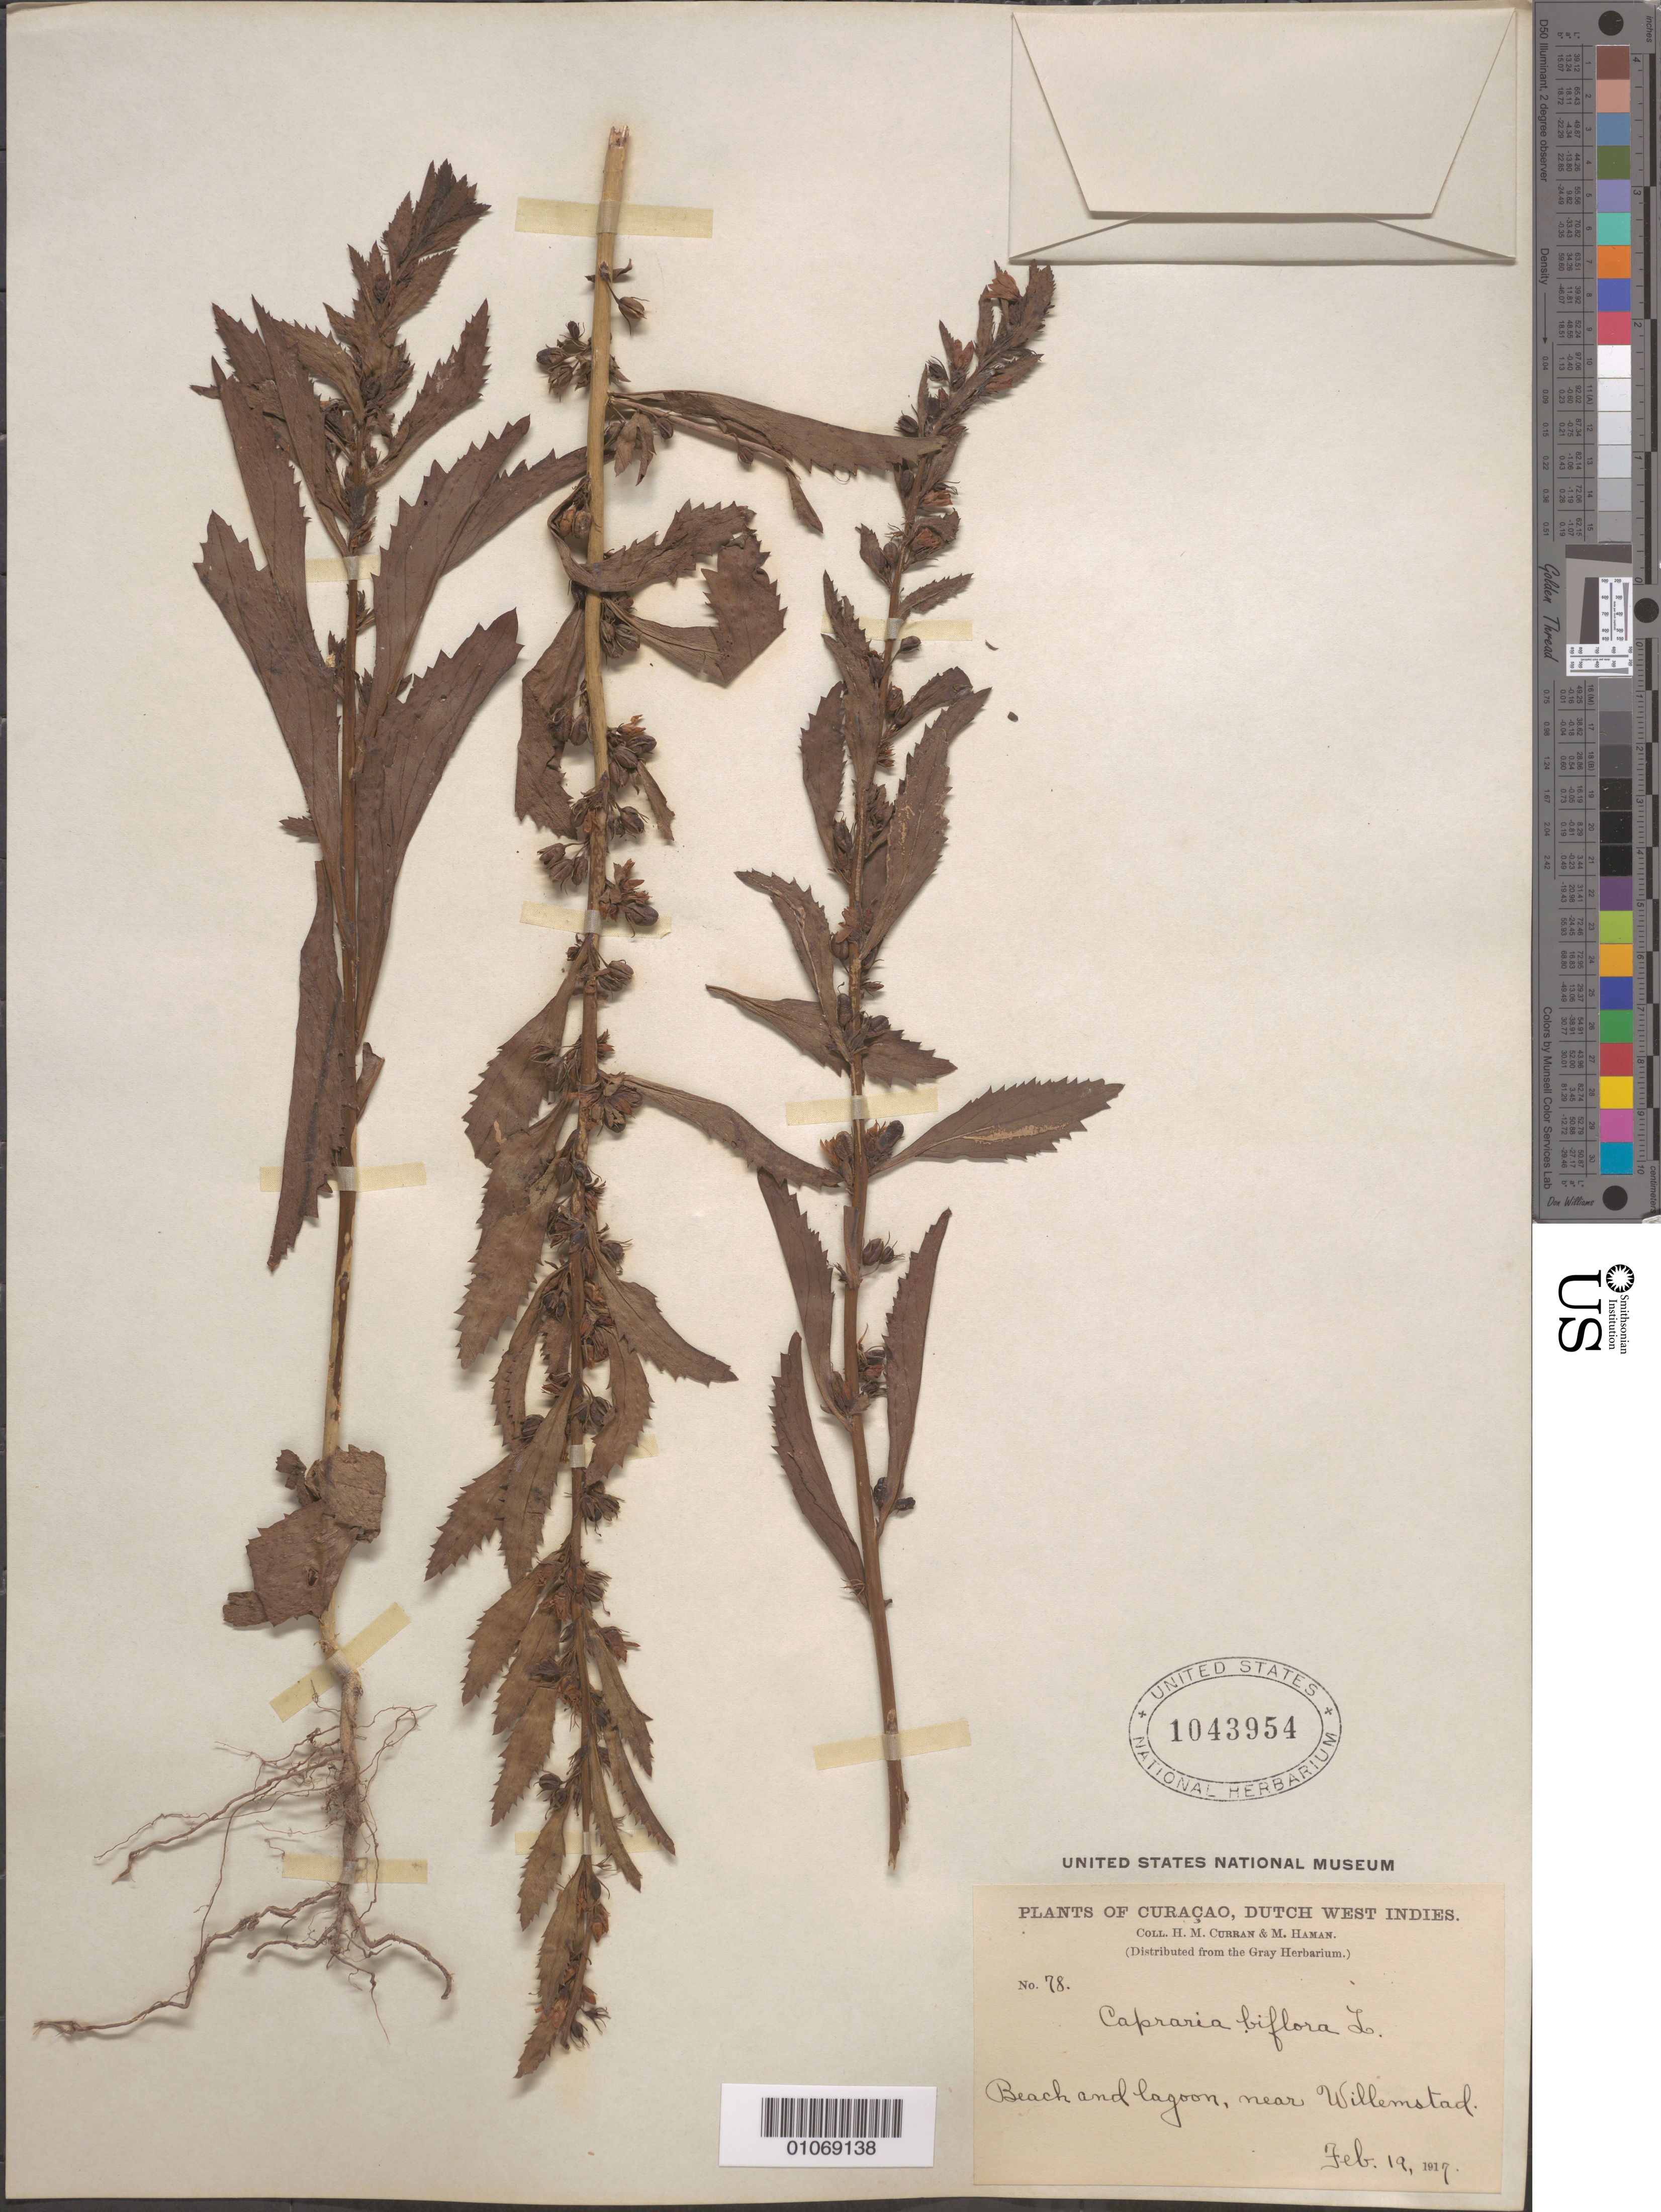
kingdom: Plantae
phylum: Tracheophyta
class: Magnoliopsida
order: Lamiales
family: Scrophulariaceae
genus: Capraria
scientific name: Capraria biflora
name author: L.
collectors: H. M. Curran & M. Haman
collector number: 78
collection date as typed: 19 Feb 1917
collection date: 1917-02-19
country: Curaçao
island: Curaçao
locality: Beach and lagoon, near Willemstad.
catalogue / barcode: US 1043954